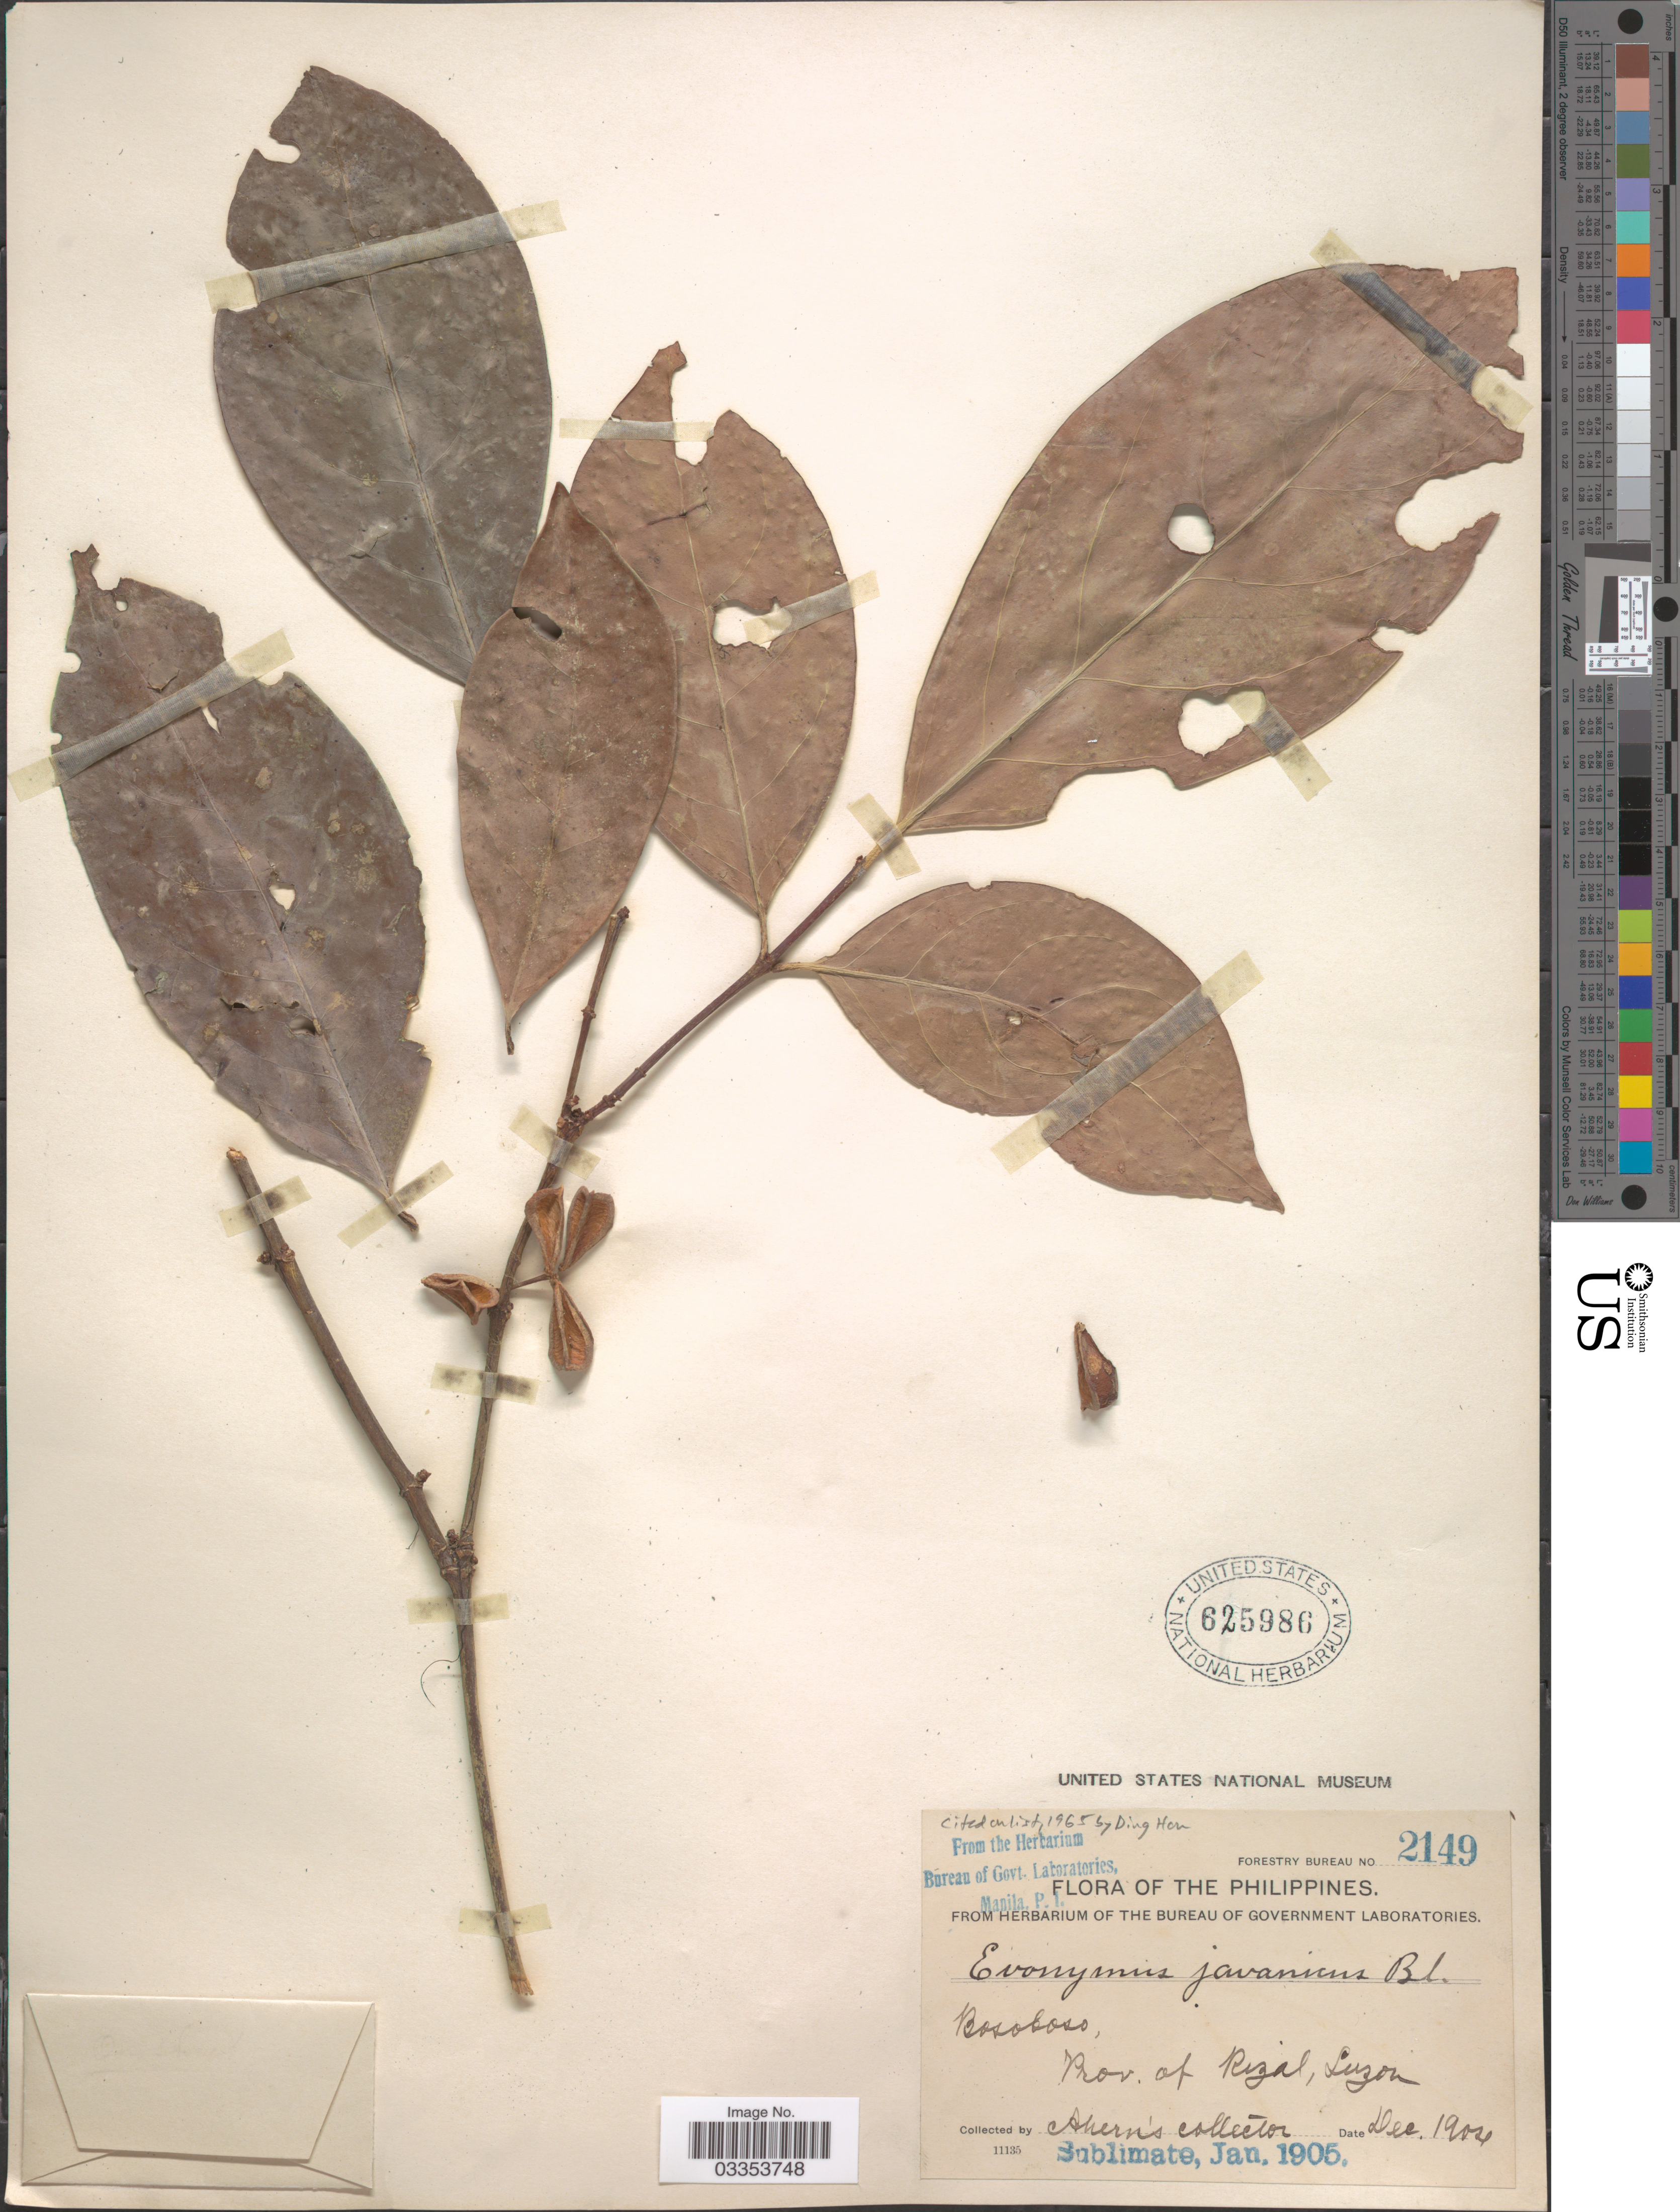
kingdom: Plantae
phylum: Tracheophyta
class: Magnoliopsida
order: Celastrales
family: Celastraceae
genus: Euonymus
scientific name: Euonymus indicus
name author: B. Heyne ex Wall.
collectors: Ahern's collector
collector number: Forestry Bureau 2149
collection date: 1904-12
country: Philippines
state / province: Calabarzon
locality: Bosoboso, Prov. of Rizal, Luzon.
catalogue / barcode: US 625986